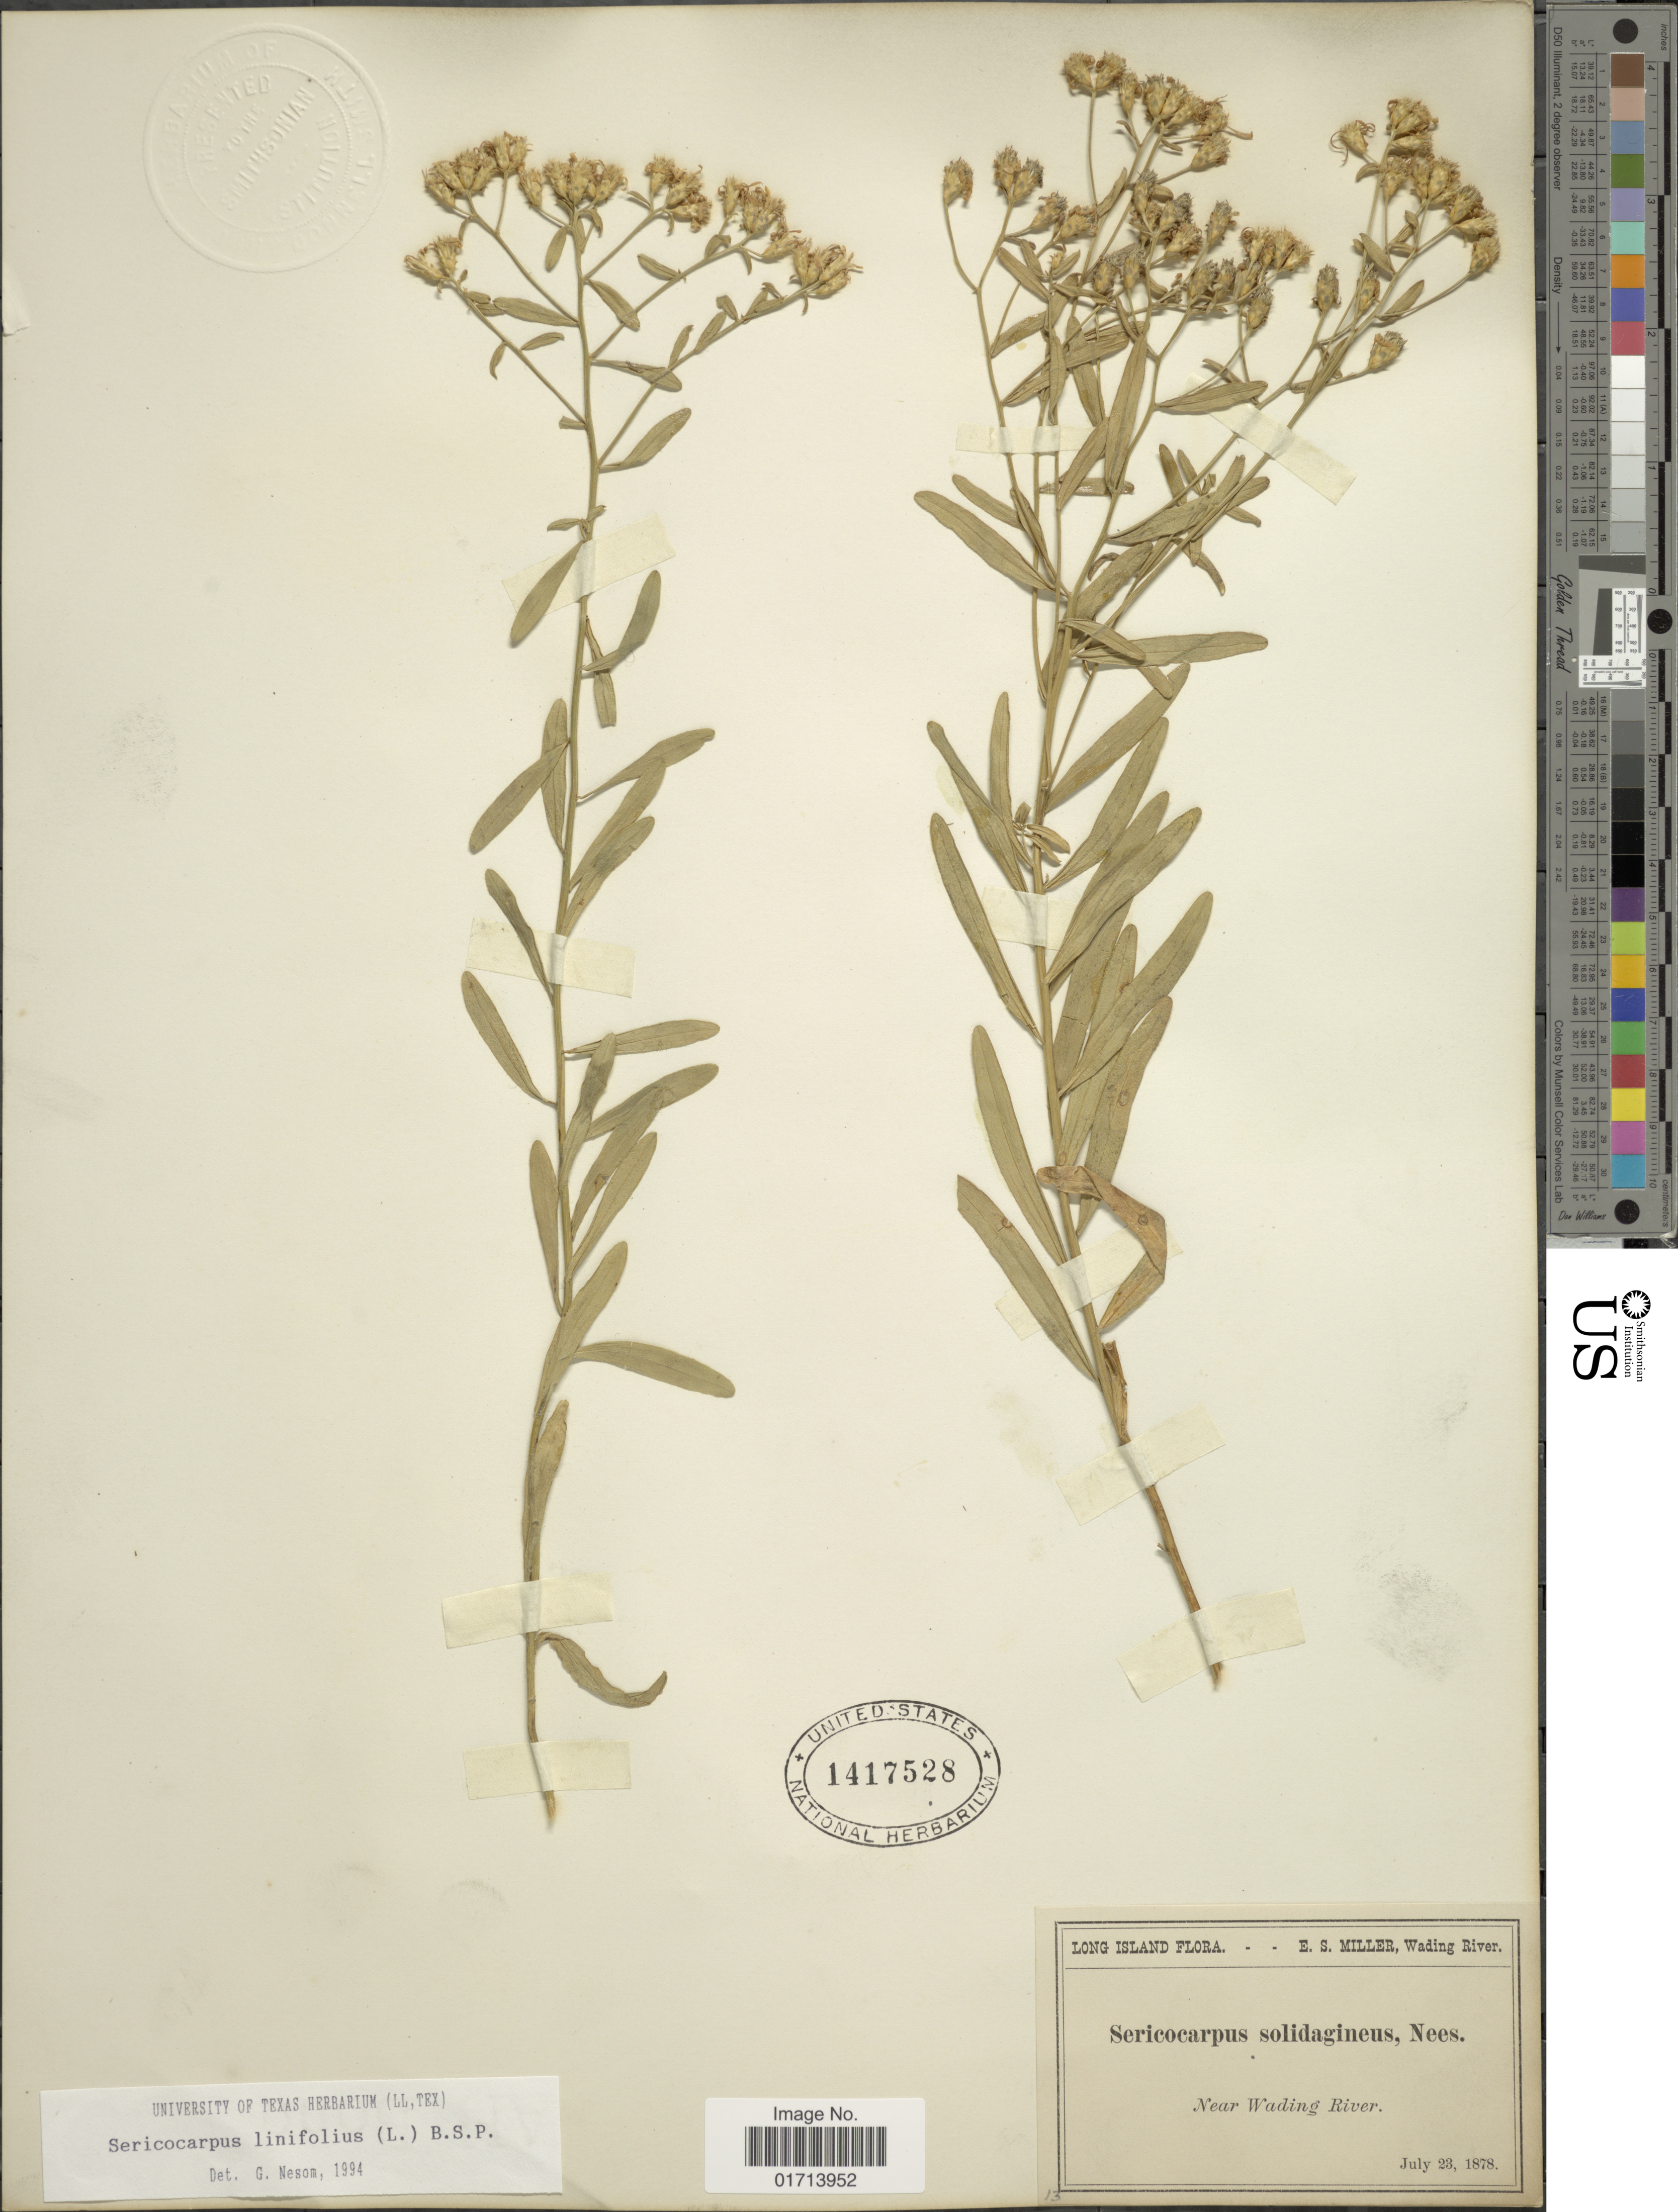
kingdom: Plantae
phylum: Tracheophyta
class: Magnoliopsida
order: Asterales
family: Asteraceae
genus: Sericocarpus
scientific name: Sericocarpus linifolius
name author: (L.) Britton, Stearns & Poggenb.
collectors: E. S. Miller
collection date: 1878-07-23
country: United States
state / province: New York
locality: Long Island, near Wading River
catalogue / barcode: US 1417528